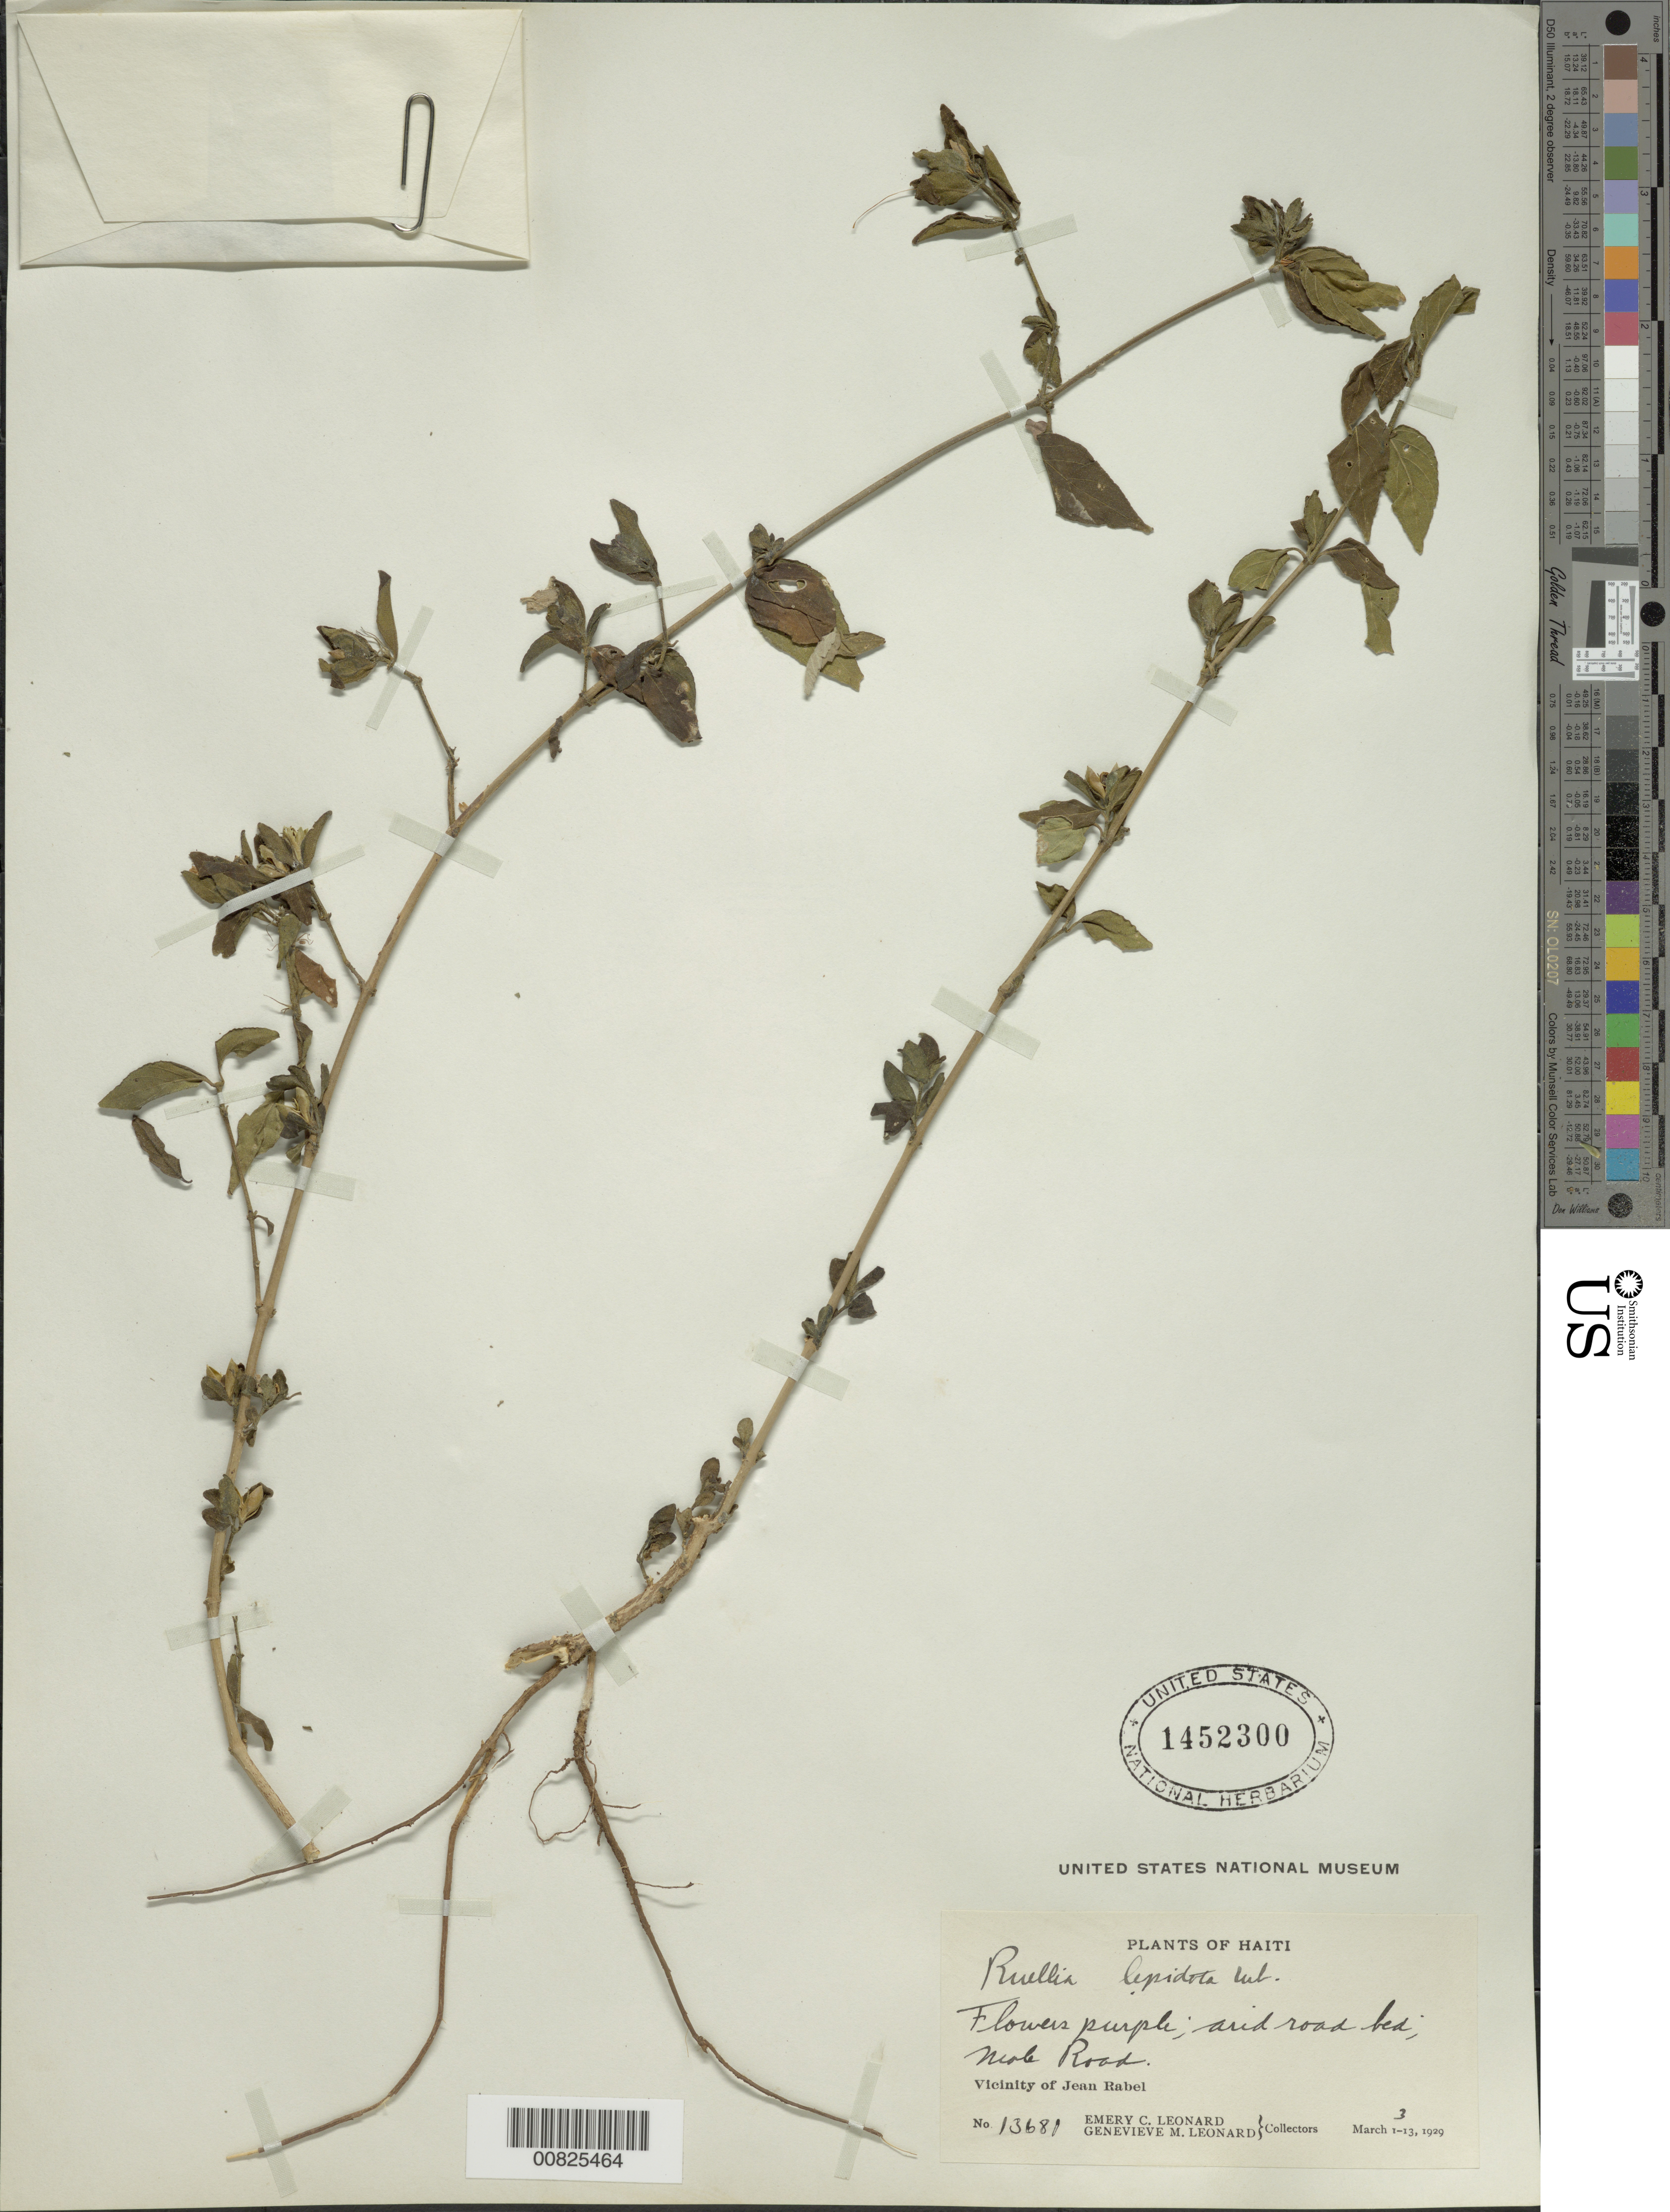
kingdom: Plantae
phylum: Tracheophyta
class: Magnoliopsida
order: Lamiales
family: Acanthaceae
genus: Ruellia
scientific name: Ruellia lepidota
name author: Urb.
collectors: E. C. Leonard & G. M. Leonard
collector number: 13681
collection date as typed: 03 Mar 1929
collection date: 1929-03-03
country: Haiti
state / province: Nord-Ouest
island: Hispaniola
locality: Vicinity of Jean Rabel, Mole Road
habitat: Arid road bed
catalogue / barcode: US 1452300